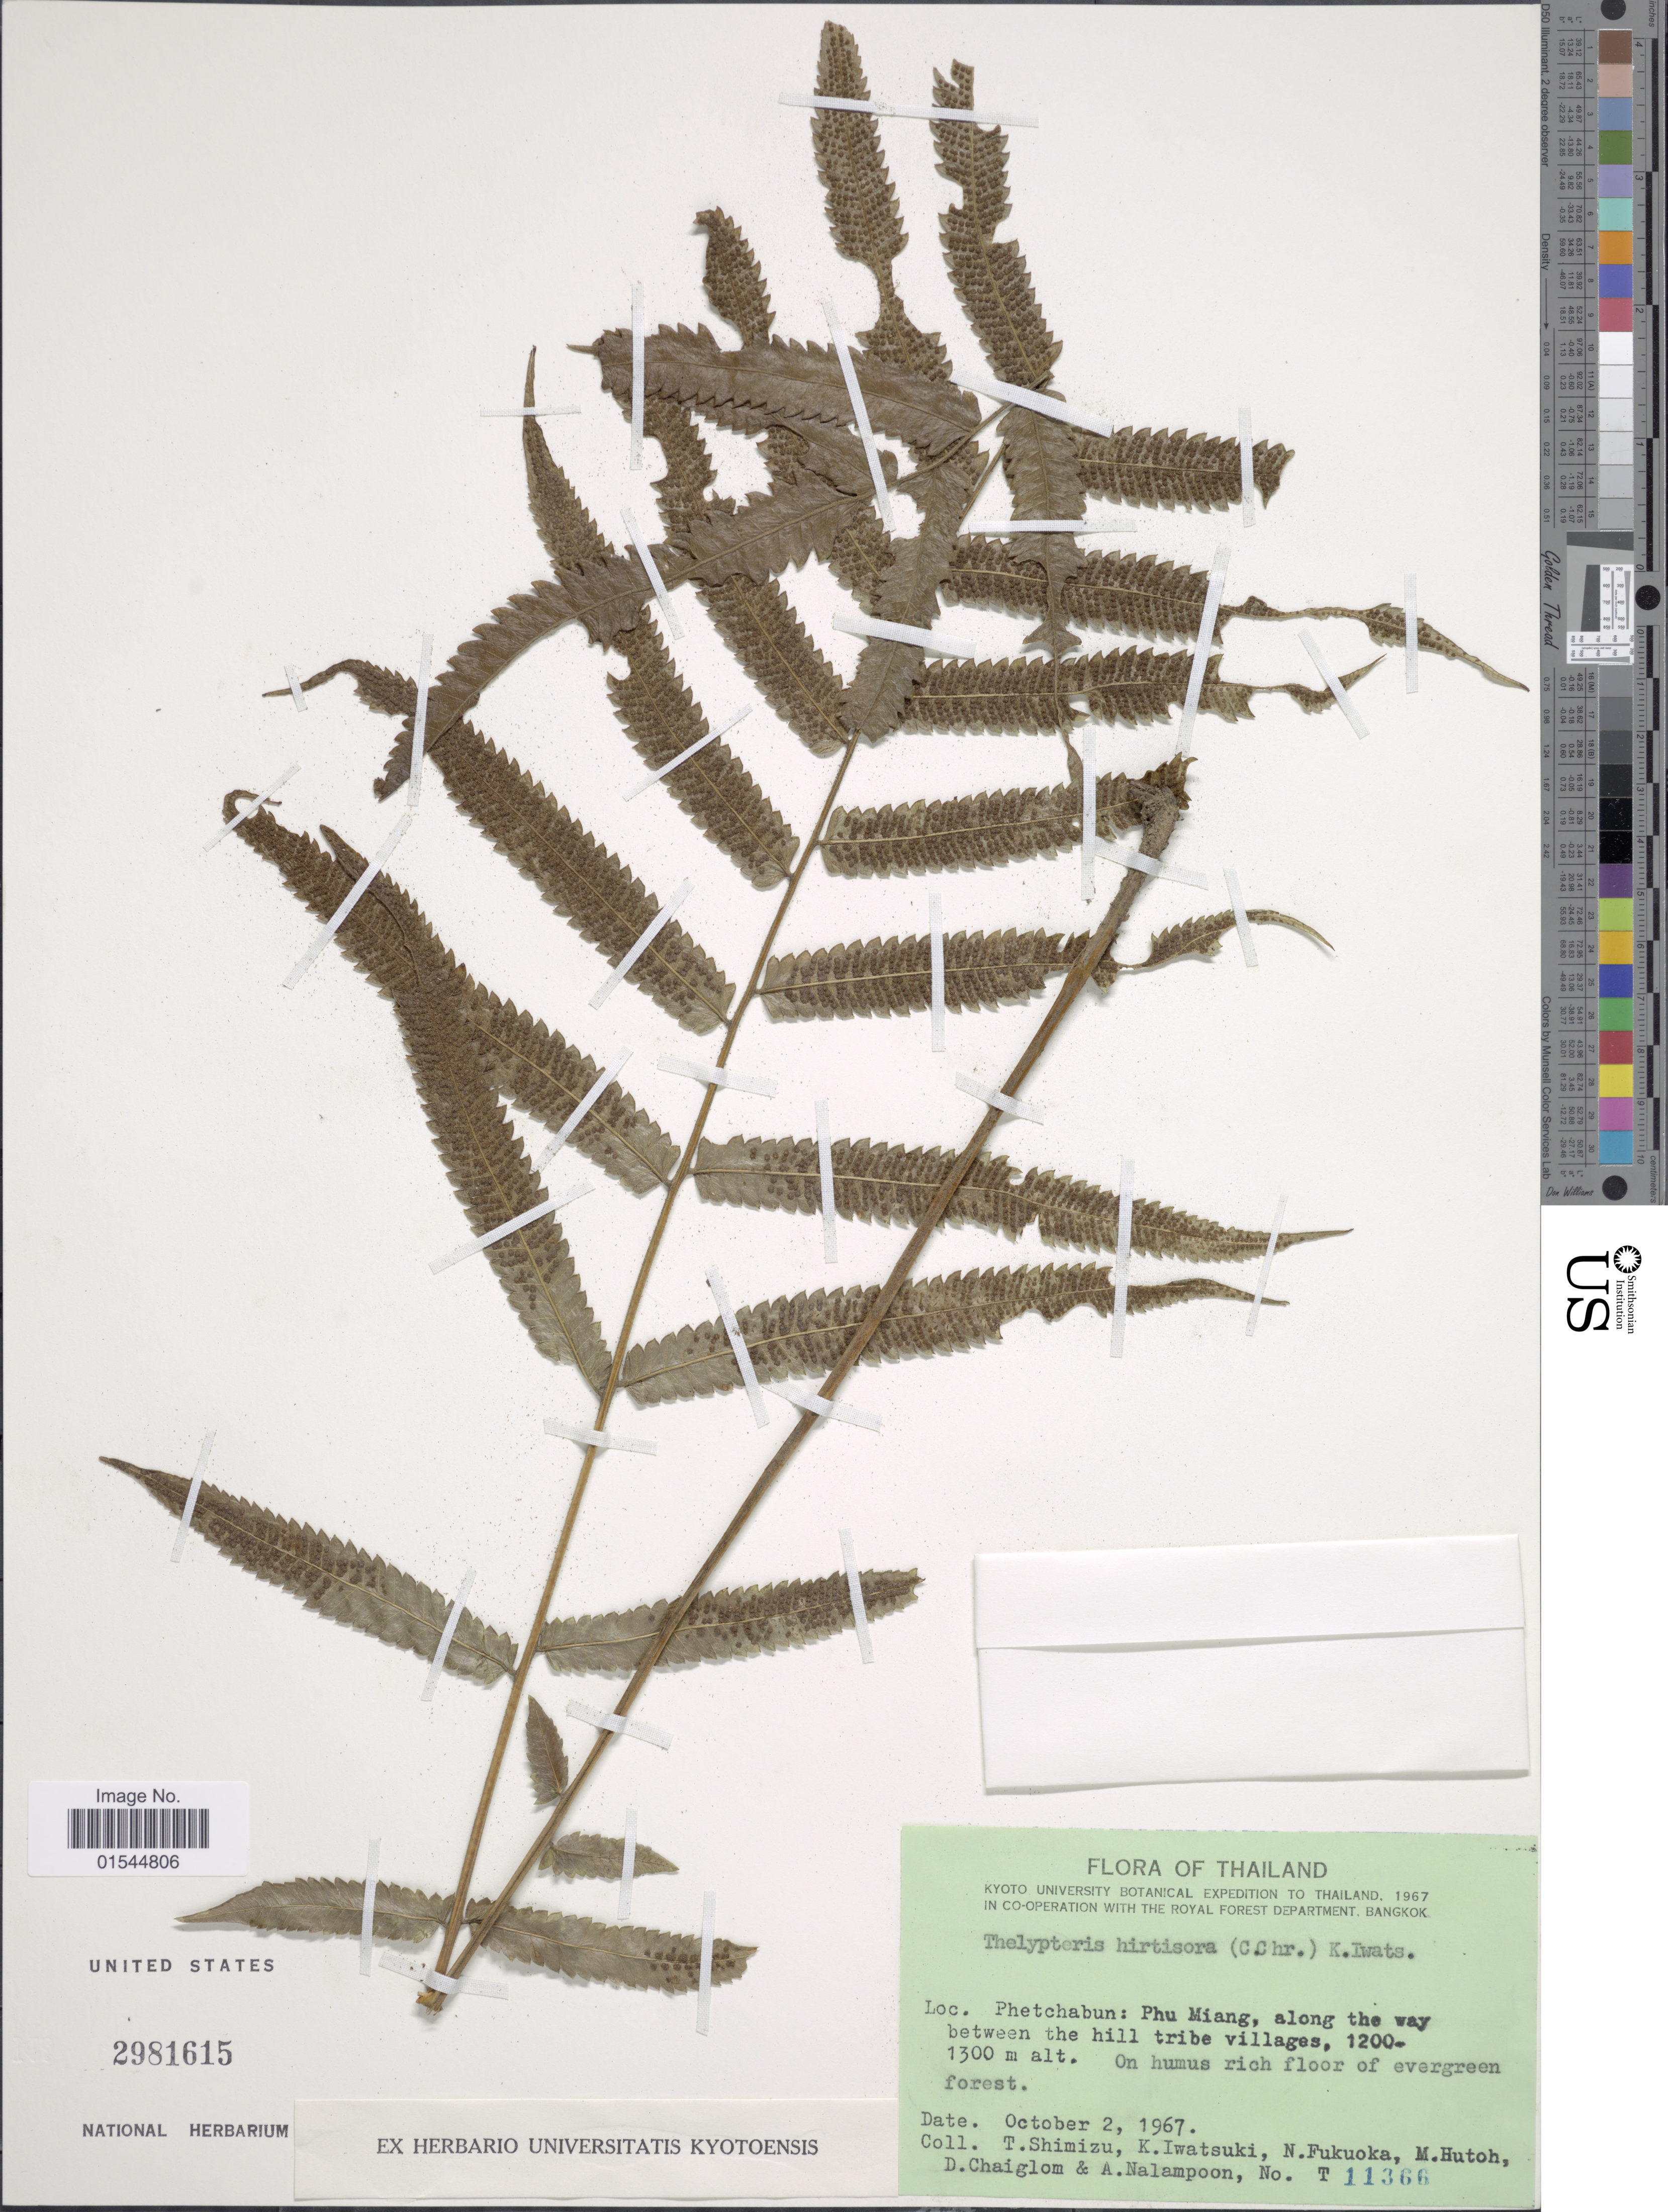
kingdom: Plantae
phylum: Tracheophyta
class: Polypodiopsida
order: Polypodiales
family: Thelypteridaceae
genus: Sphaerostephanos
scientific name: Sphaerostephanos validus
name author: (C. Chr.) Holttum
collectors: T. Shimizu, K. Iwatsuki, N. Fukuoka, M. Hutoh & et al.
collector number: T11366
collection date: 1967-10-02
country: Thailand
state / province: Phetchabun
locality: Phetchabun: Phu Miang, along the way between the hill tribe villages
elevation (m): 1200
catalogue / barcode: US 2981615